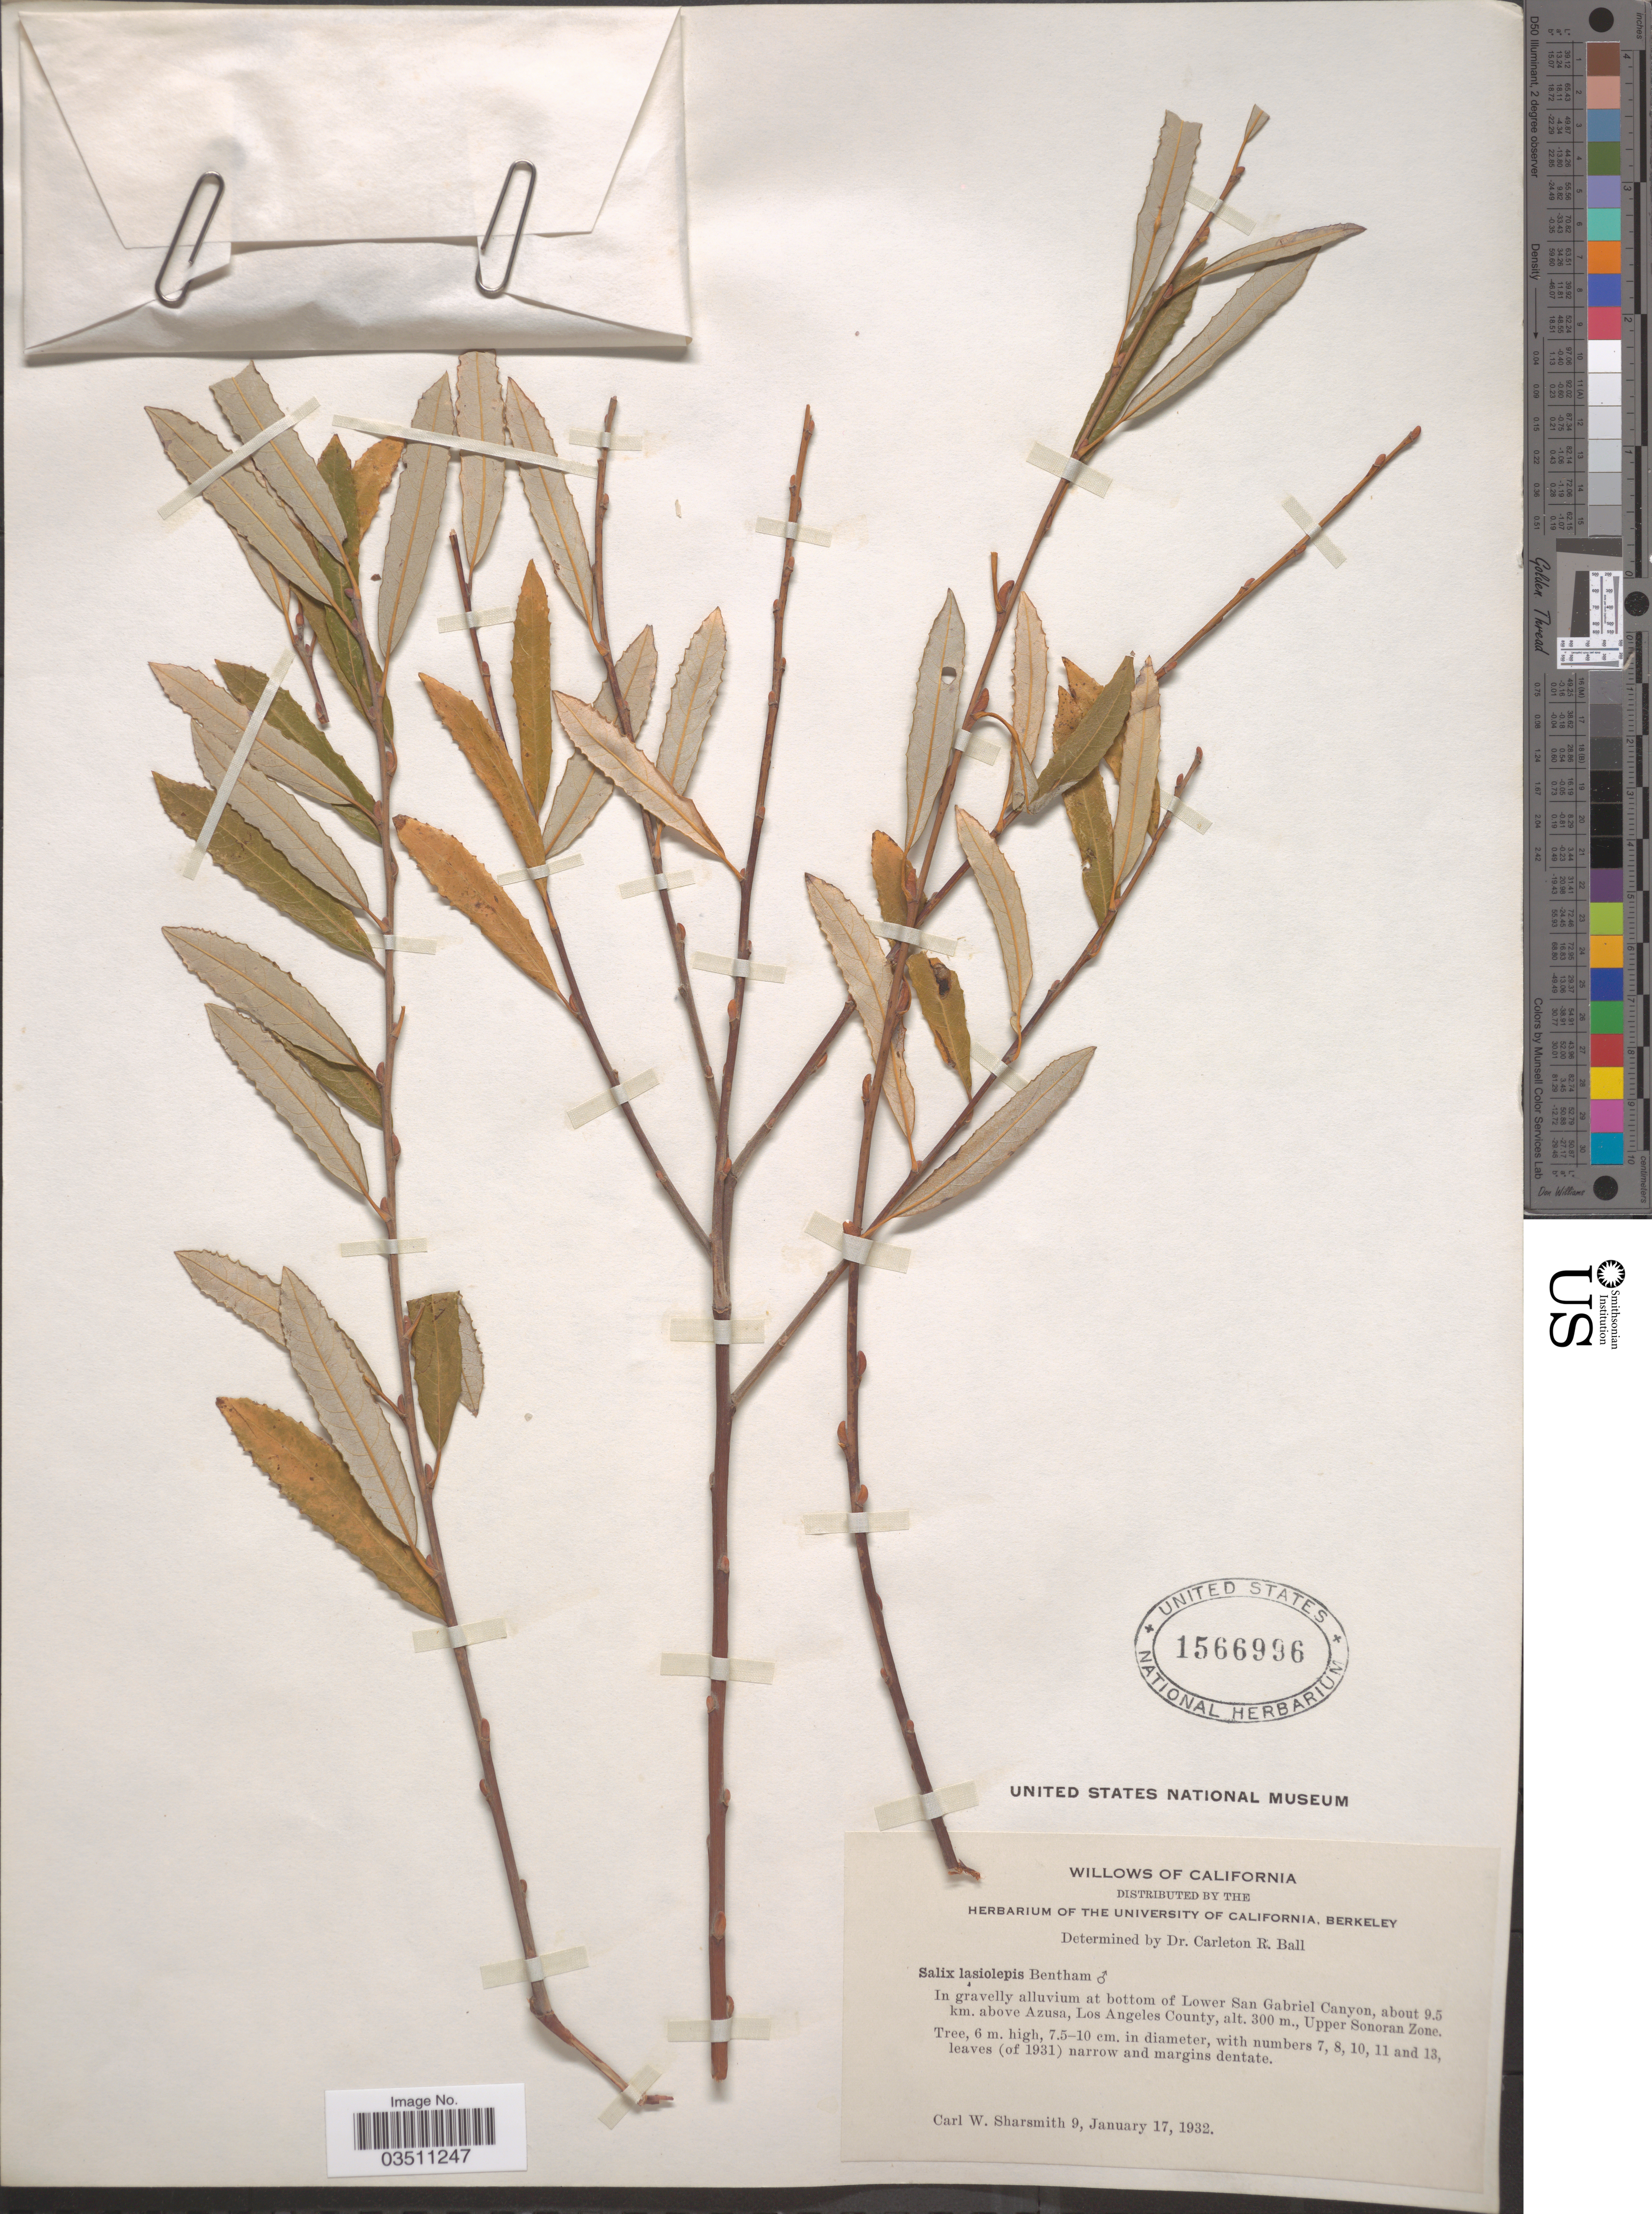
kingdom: Plantae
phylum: Tracheophyta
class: Magnoliopsida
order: Malpighiales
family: Salicaceae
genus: Salix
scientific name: Salix lasiolepis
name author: Benth.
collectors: C. Sharsmith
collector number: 9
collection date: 1932-01-17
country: United States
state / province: California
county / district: Los Angeles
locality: In gravelly alluvium at bottom of Lower San Gabriel Canyon, about 9.5 km. above Azusa, Los Angeles County. Upper Sonoran Zone.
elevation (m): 300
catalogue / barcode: US 1566996